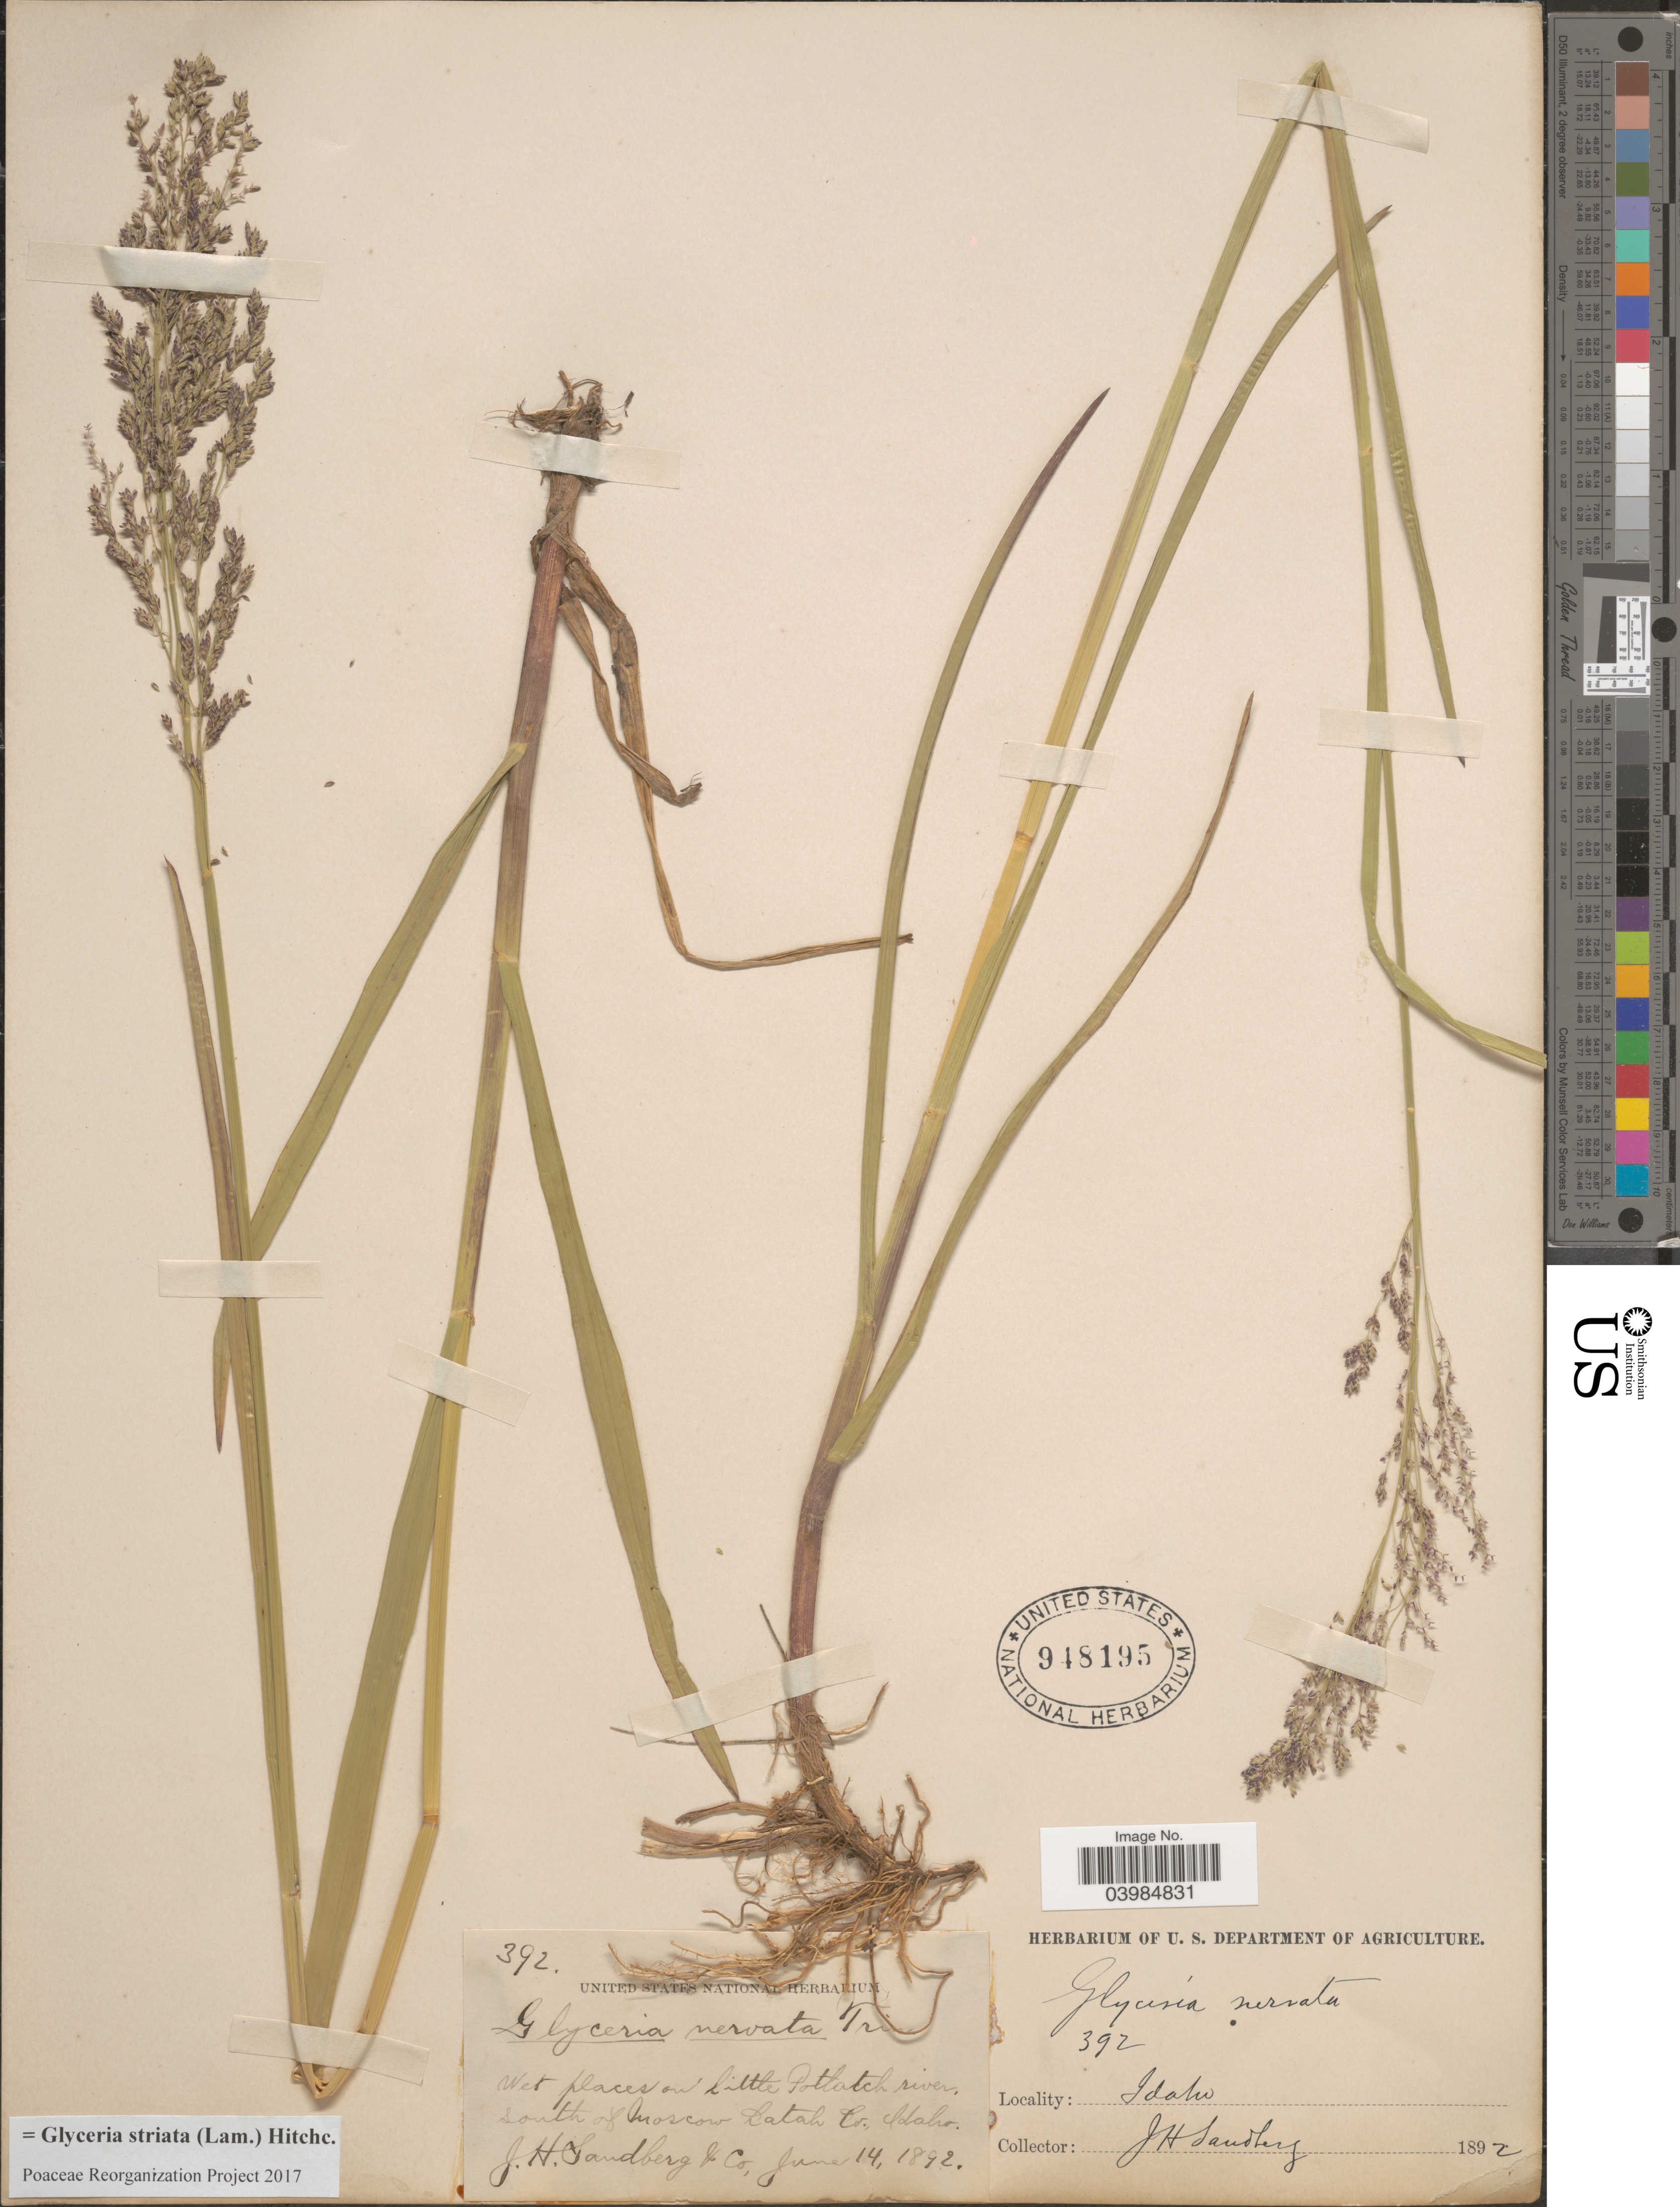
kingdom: Plantae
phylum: Tracheophyta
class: Liliopsida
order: Poales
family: Poaceae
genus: Glyceria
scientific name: Glyceria striata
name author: (Lam.) Hitchc.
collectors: J. H. Sandberg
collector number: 392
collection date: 1892-06-14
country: United States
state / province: Idaho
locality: Wet places on Little Potlatch river, south of Moscow Latah Co.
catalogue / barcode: US 948195